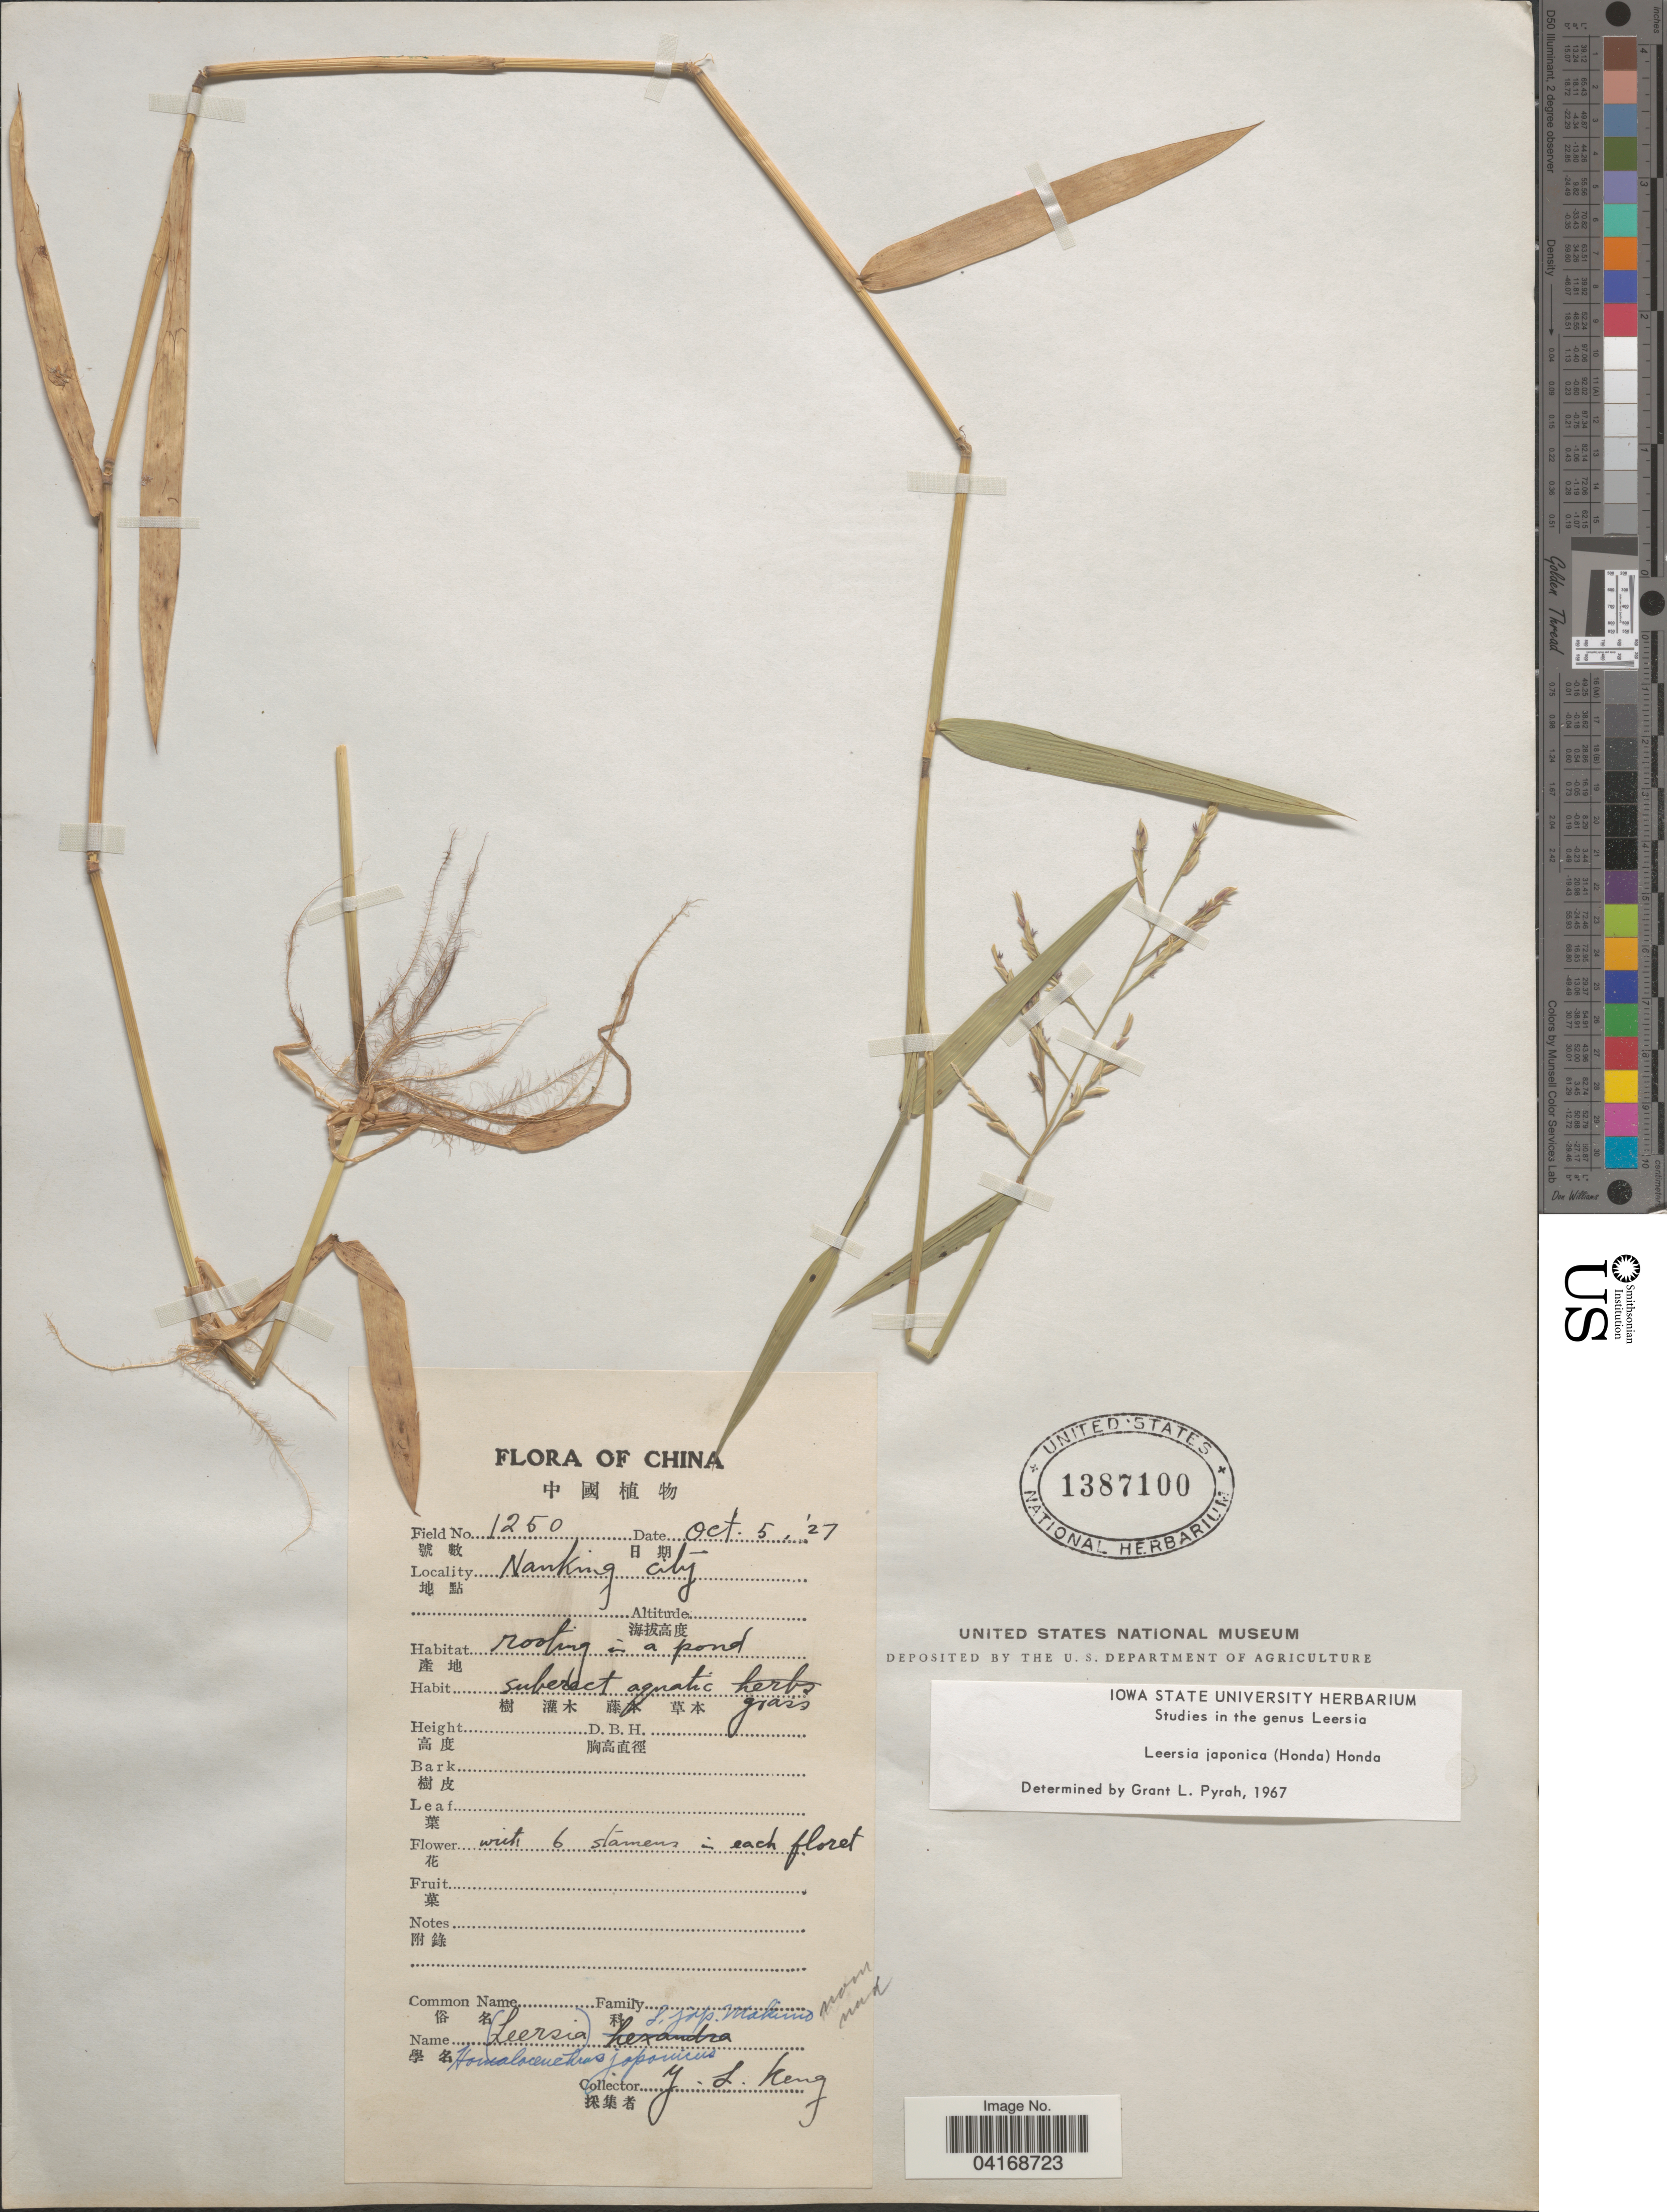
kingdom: Plantae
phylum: Tracheophyta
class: Liliopsida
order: Poales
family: Poaceae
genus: Leersia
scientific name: Leersia japonica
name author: (Makino ex Honda) Honda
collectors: Y. L. Keng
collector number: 1250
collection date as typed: Transcribed d/m/y: 5/10/27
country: China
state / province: Jiangsu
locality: Nanking city.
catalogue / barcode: US 1387100